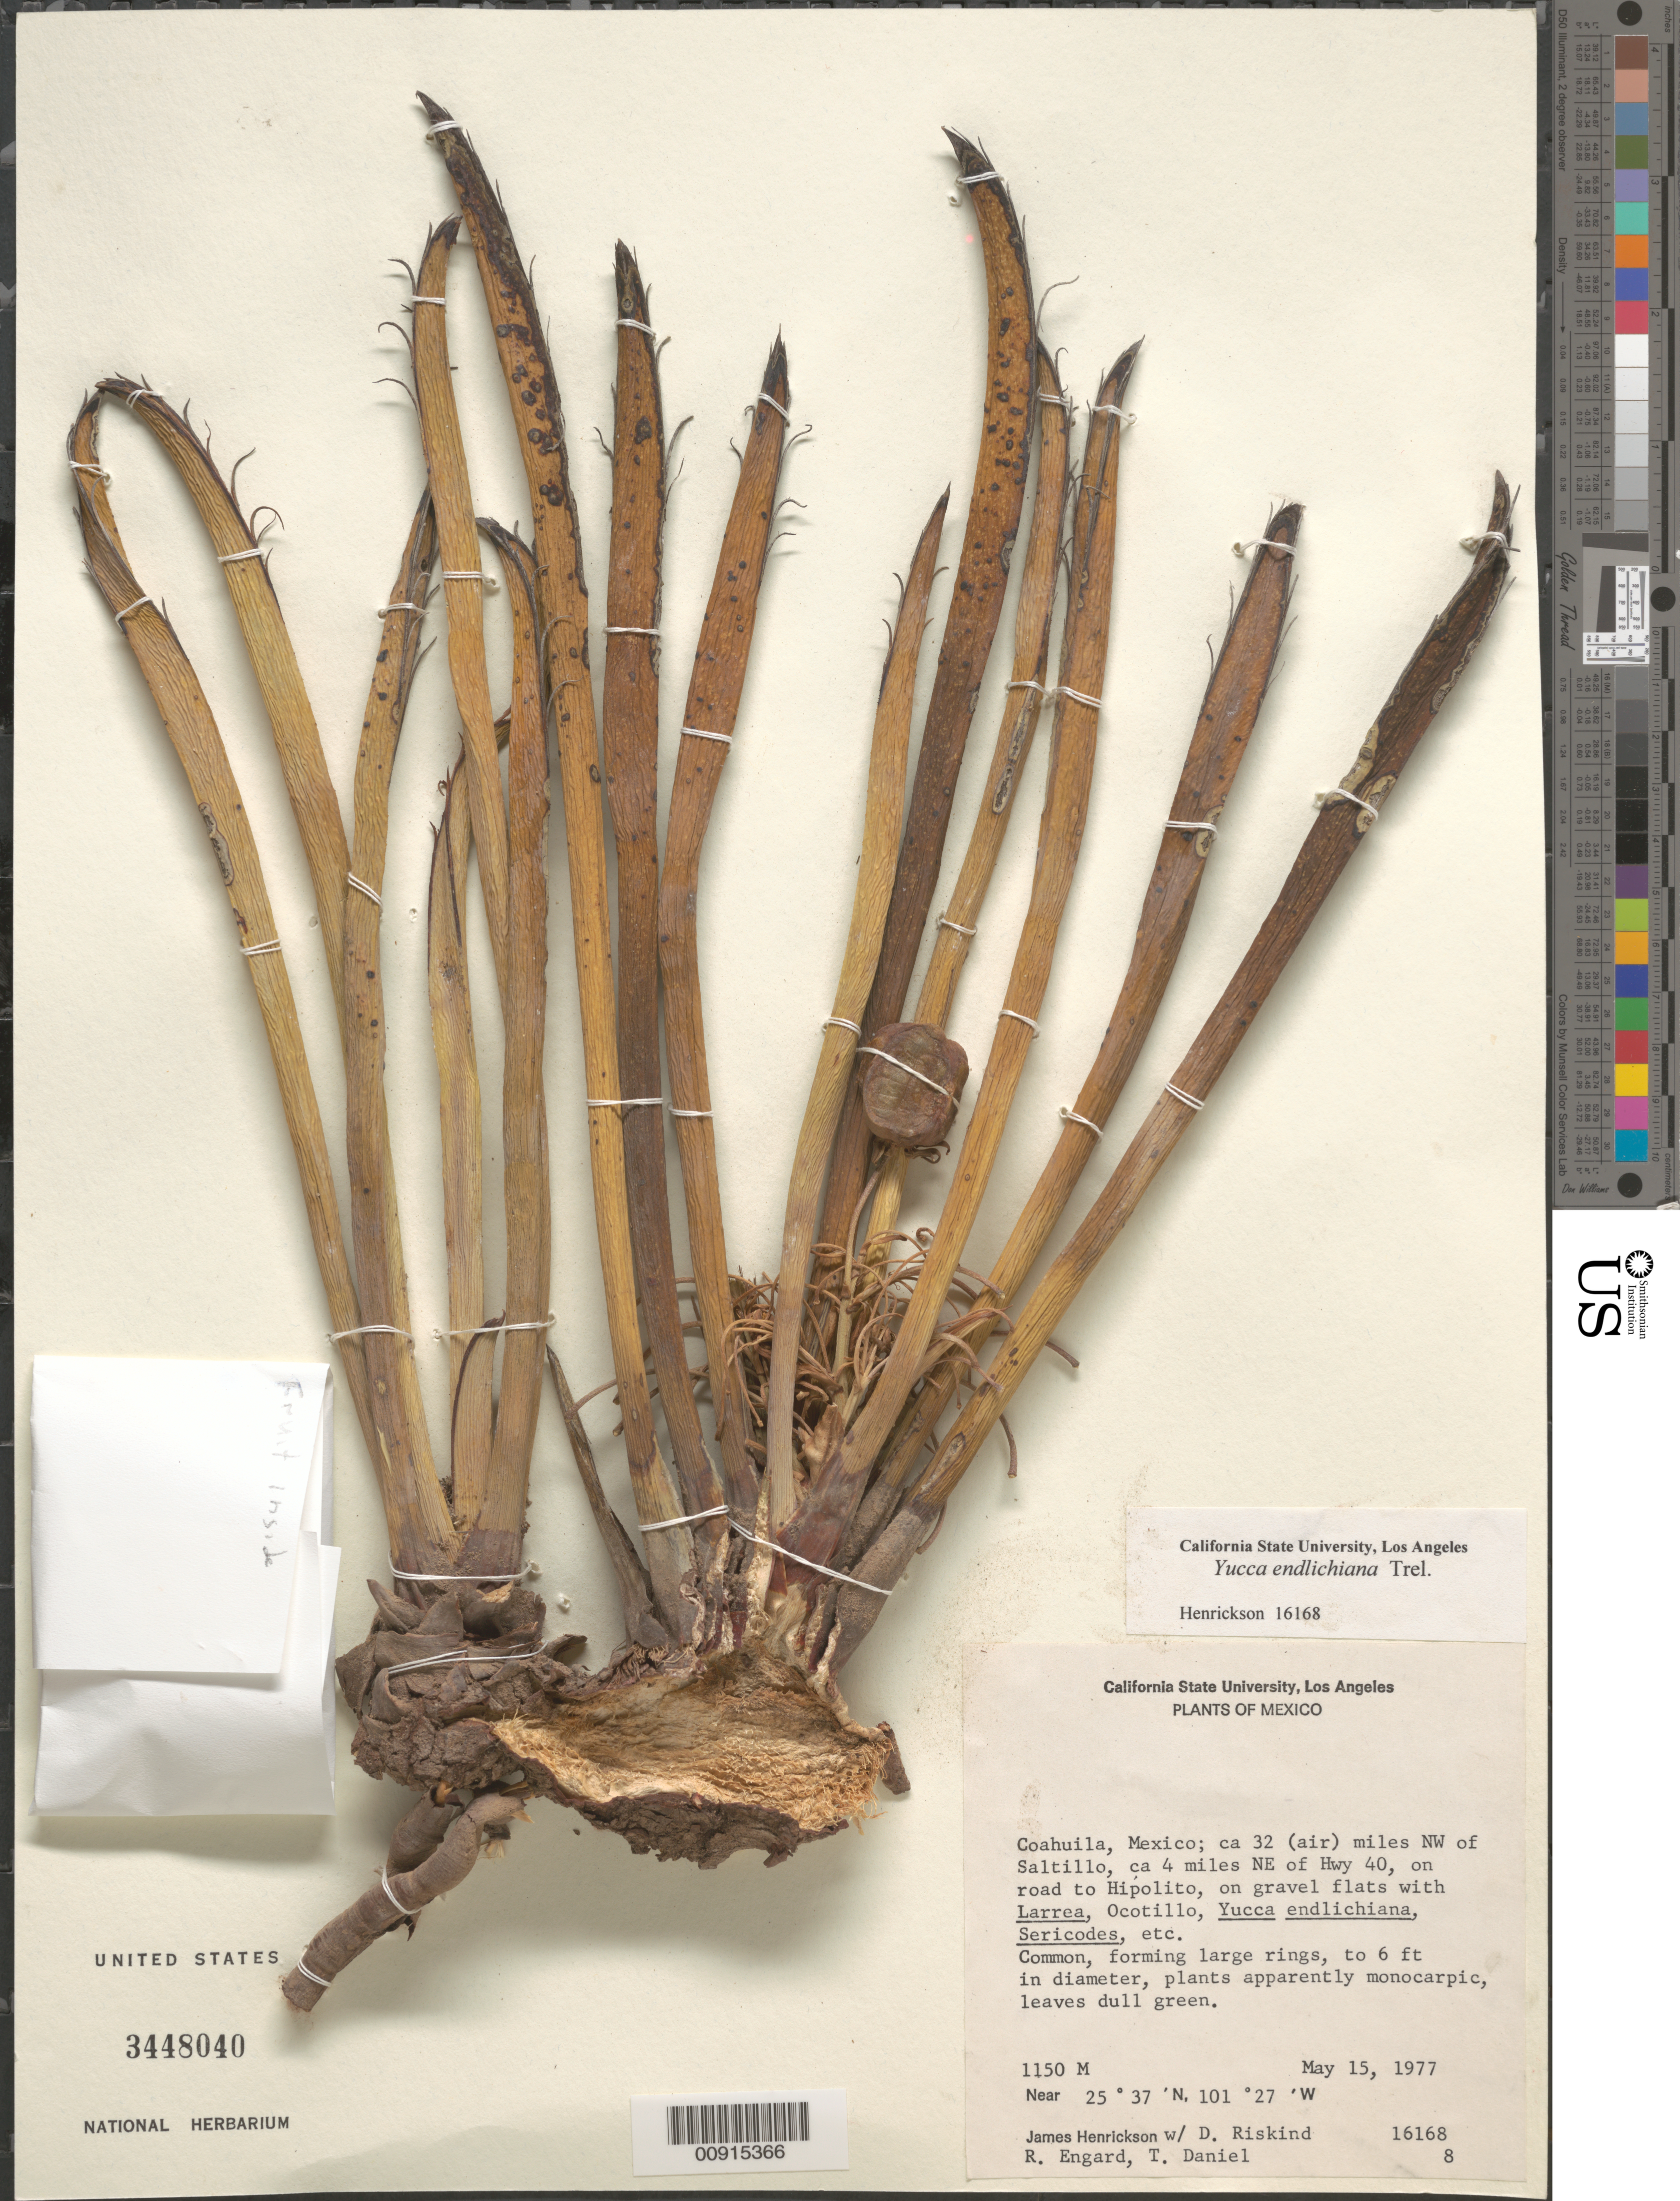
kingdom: Plantae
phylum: Tracheophyta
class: Liliopsida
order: Asparagales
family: Asparagaceae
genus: Yucca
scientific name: Yucca endlichiana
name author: Trel.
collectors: J. Henrickson, D. Riskind, R. Engard & T. F. Daniel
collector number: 16168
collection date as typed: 15 May 1977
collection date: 1977-05-15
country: Mexico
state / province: Coahuila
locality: Coahuila: ca. 32 (air) miles NW of Saltillo, ca. 4 miles NE of Hwy 40, on road to Hipolito.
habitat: On gravel flats with Larrea, Ocotillo, Yucca endlichiana, Sericodes, etc.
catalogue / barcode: US 3448040